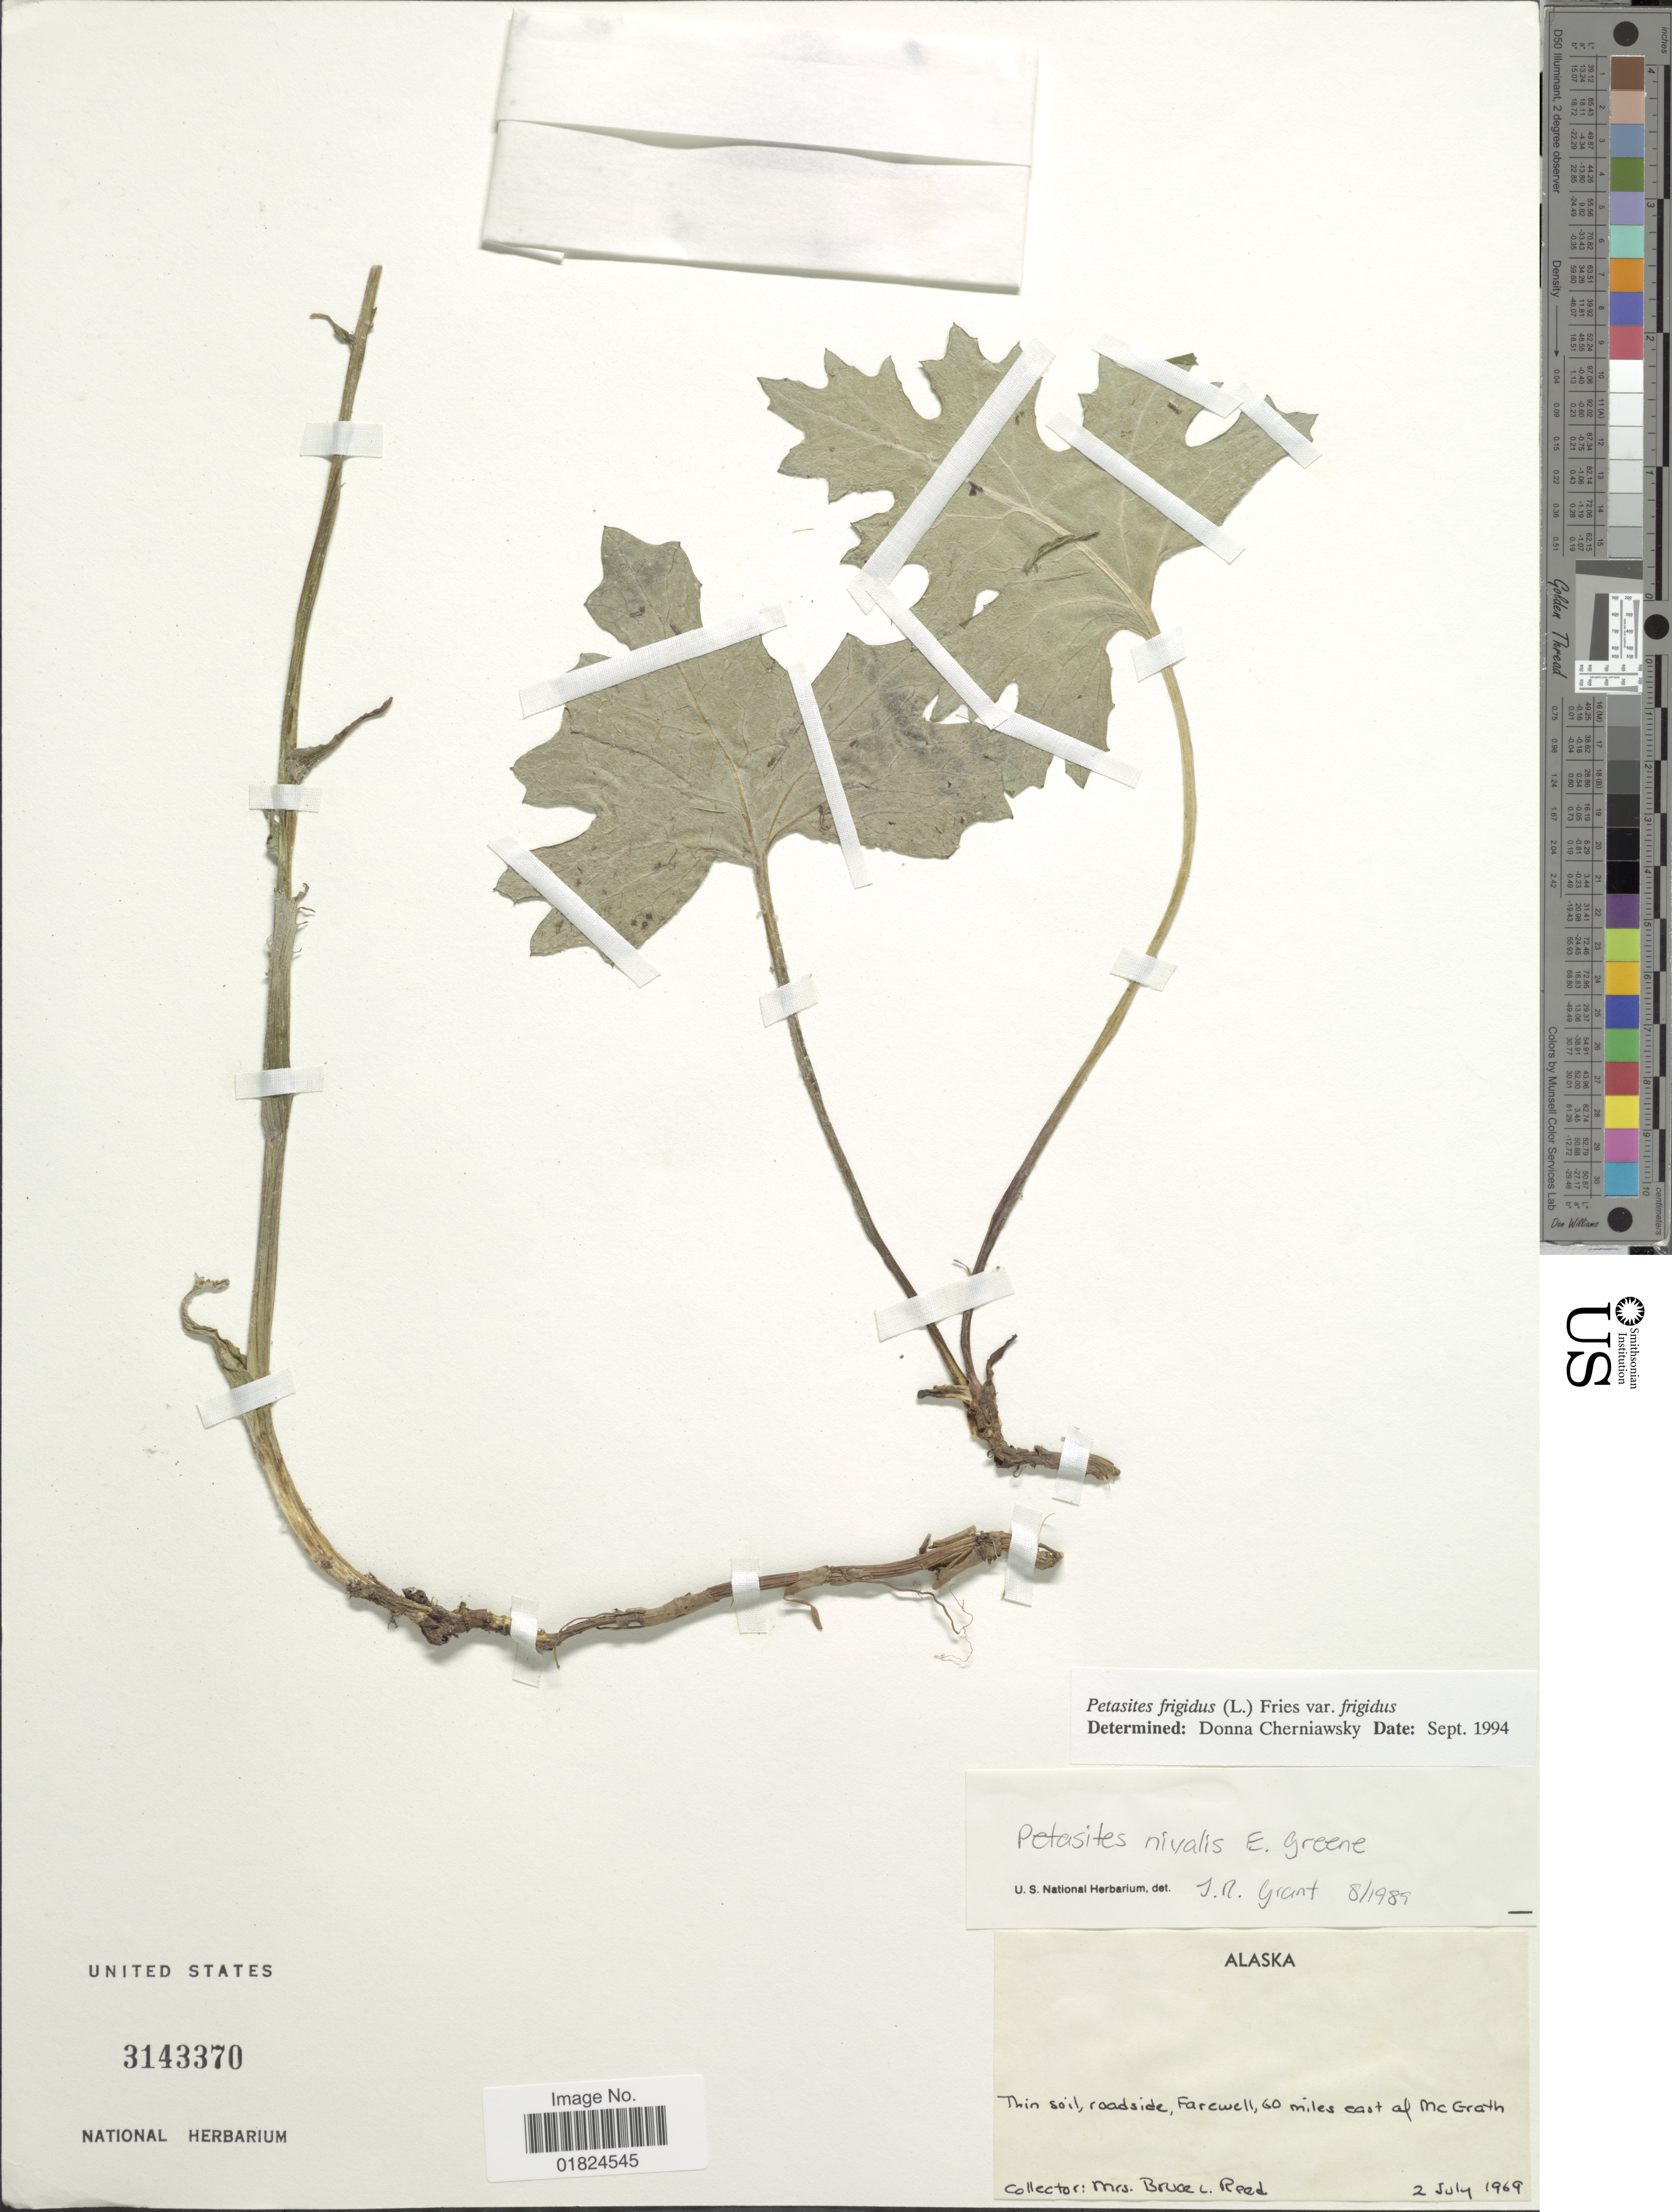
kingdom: Plantae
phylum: Tracheophyta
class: Magnoliopsida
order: Asterales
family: Asteraceae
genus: Petasites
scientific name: Petasites frigidus var. frigidus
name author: (L.) Fr.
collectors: B. Reed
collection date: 1969-07-02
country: United States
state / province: Alaska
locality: Thin soil, roadside, Farewell, 60 miles east of McGrath.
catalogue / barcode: US 3143370